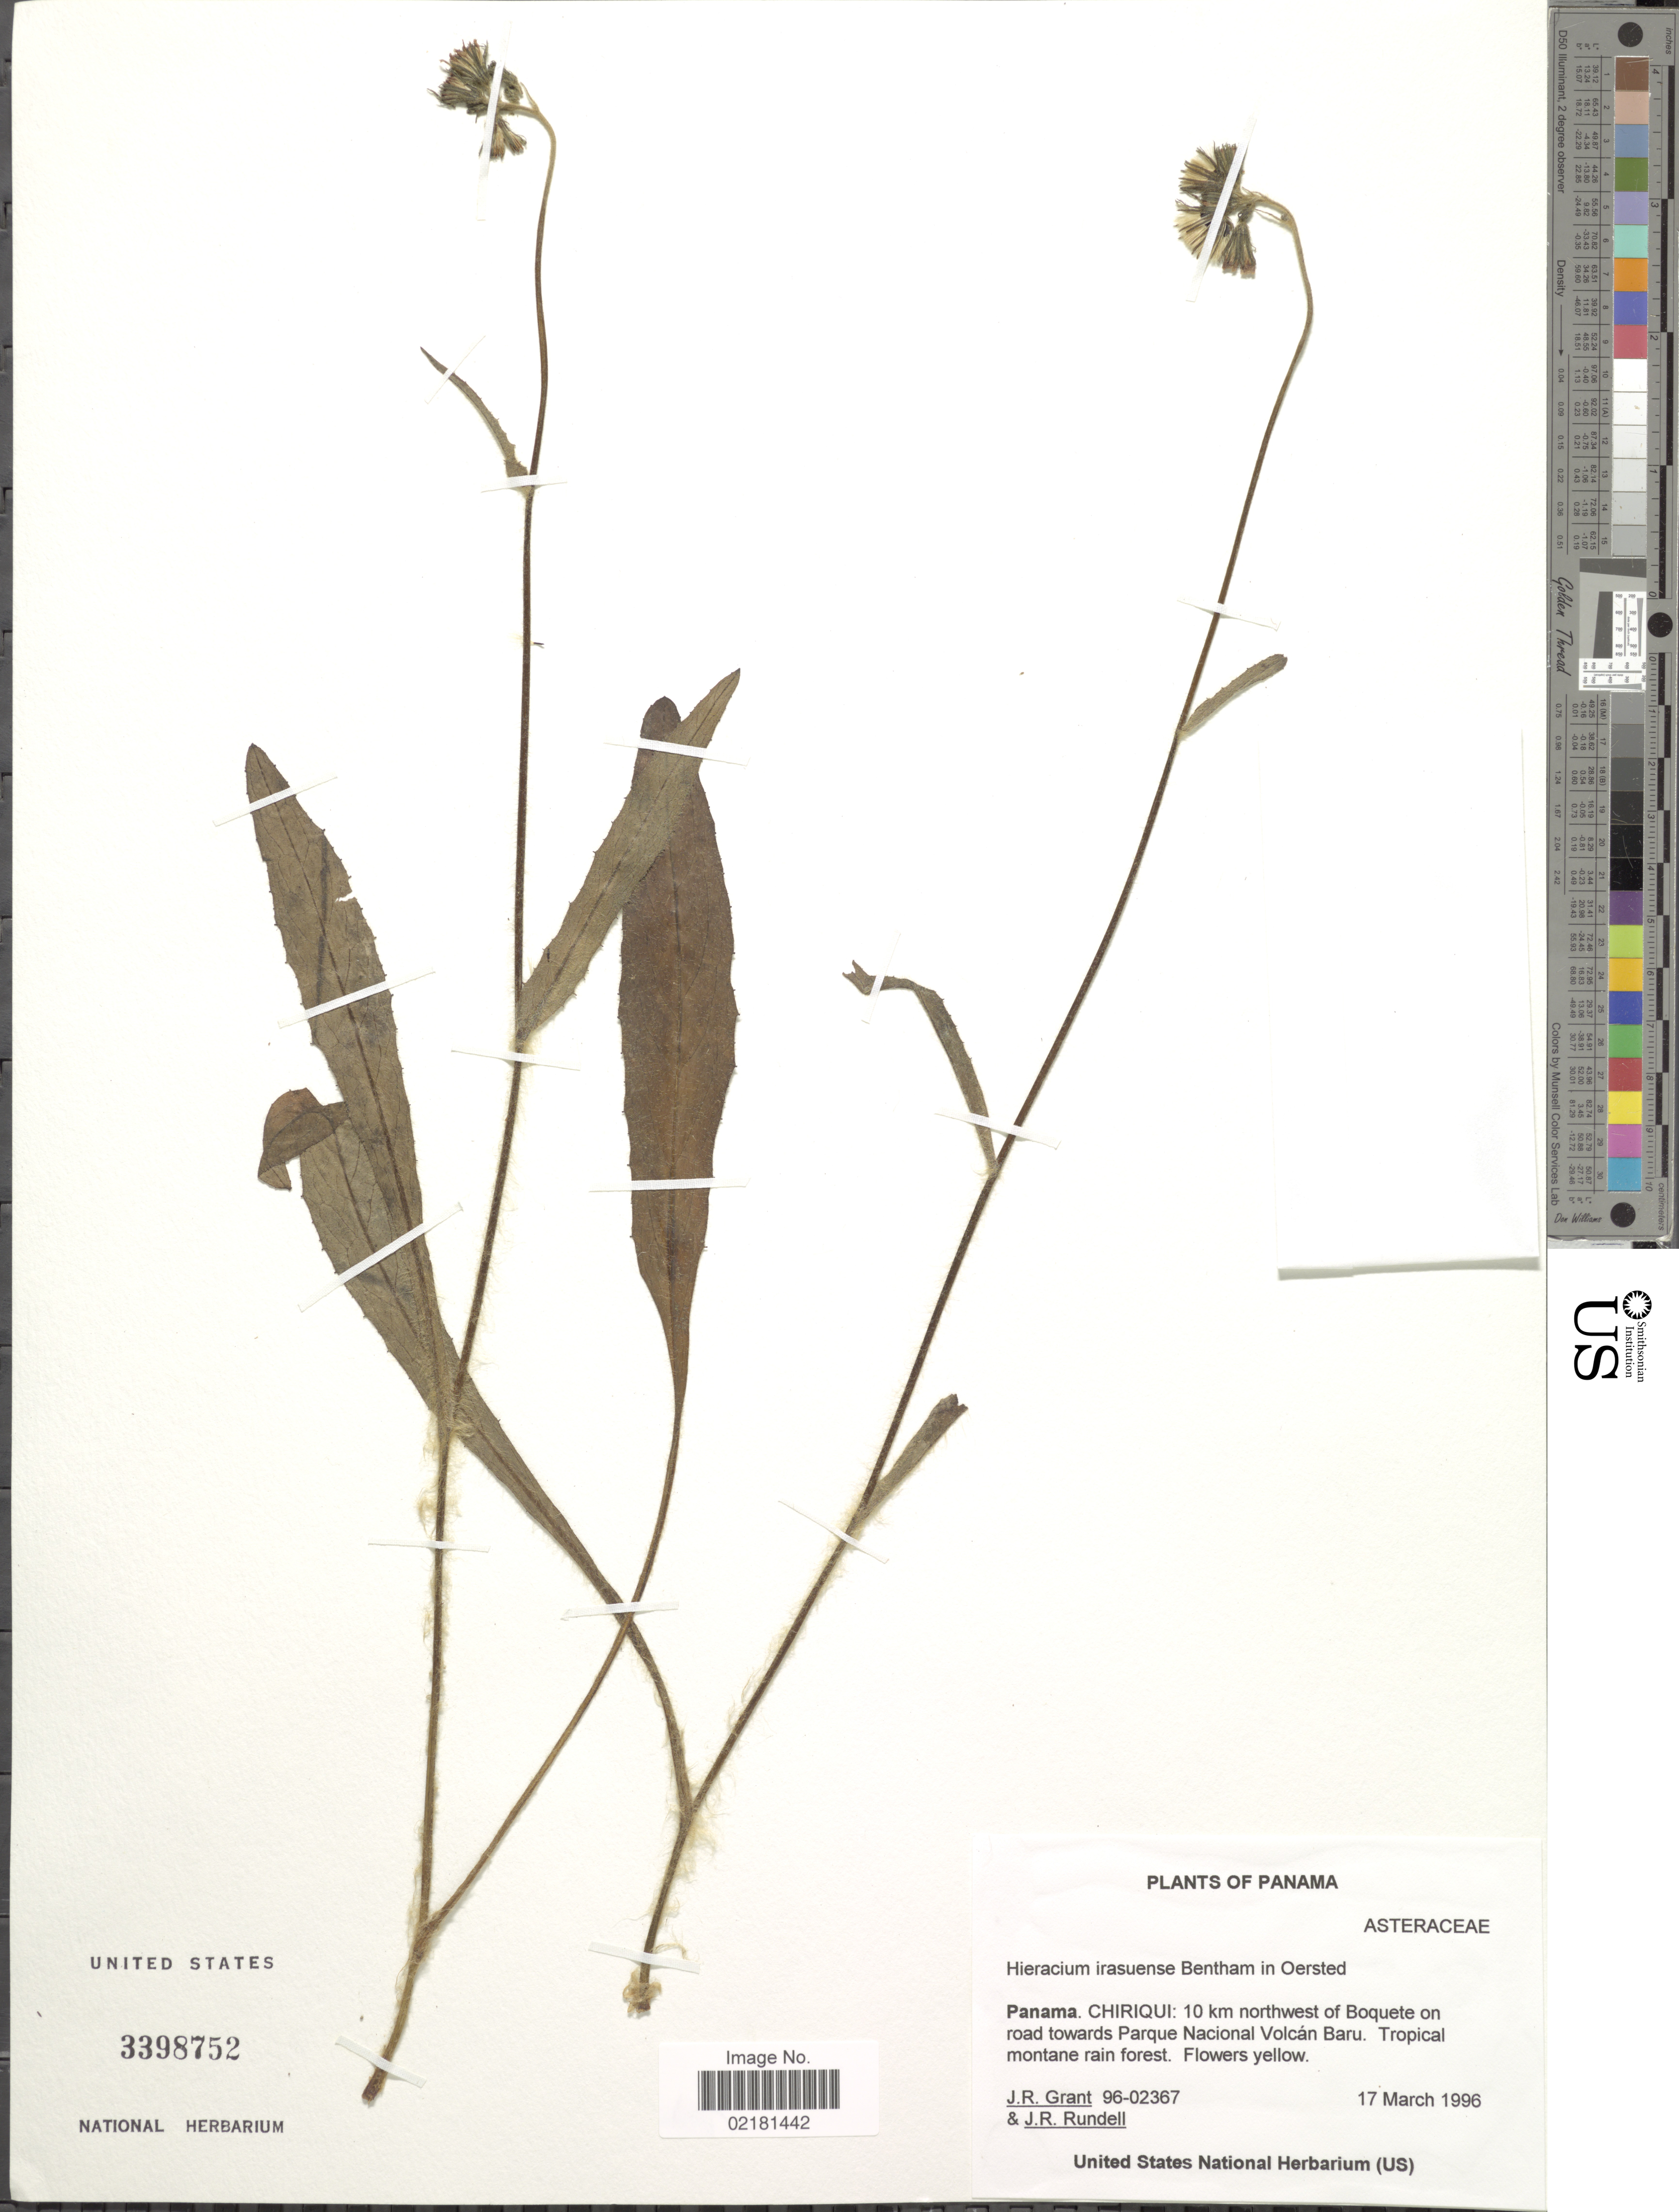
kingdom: Plantae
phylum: Tracheophyta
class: Magnoliopsida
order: Asterales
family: Asteraceae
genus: Hieracium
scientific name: Hieracium irasuense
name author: Benth.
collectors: J. R. Grant & J. R. Rundell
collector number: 96-02367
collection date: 1996-03-17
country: Panama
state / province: Chiriqui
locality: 10 km northwest of Boquete on road towards Parque Nacional Volcan Baru, tropical montane rain forest.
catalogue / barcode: US 3398752